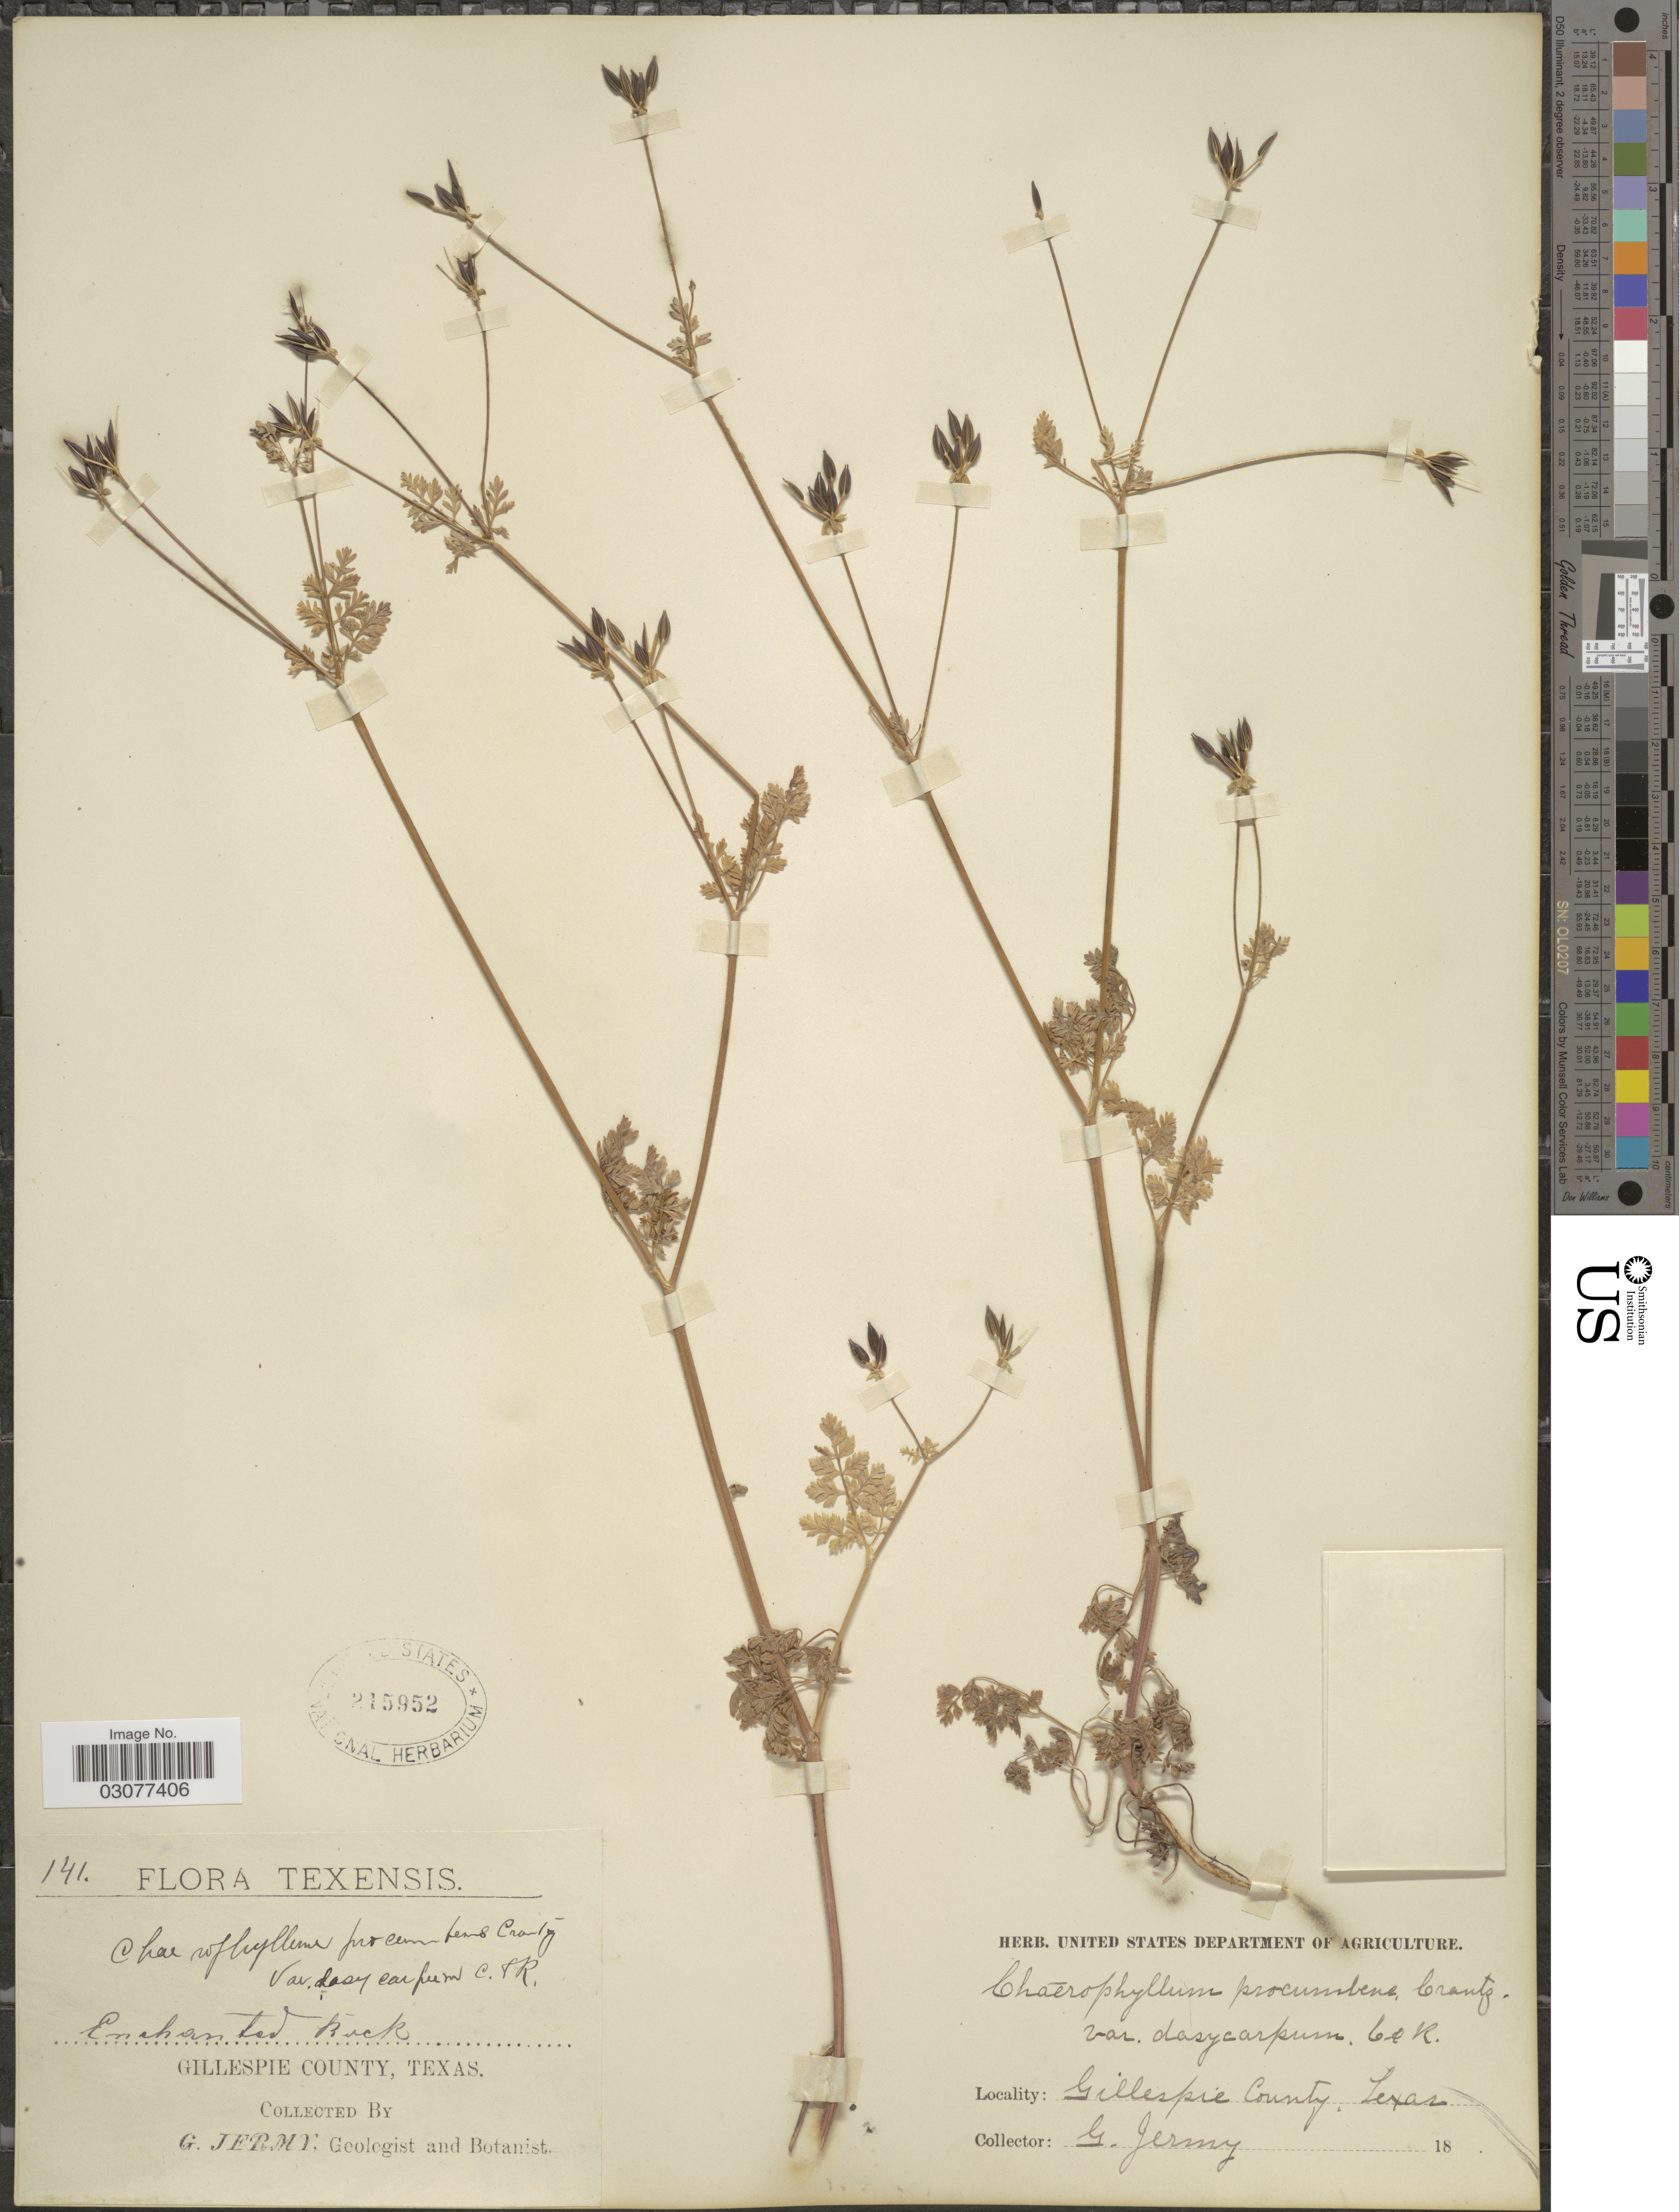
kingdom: Plantae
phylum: Tracheophyta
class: Magnoliopsida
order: Apiales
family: Apiaceae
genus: Chaerophyllum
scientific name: Chaerophyllum dasycarpum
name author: (Hook. ex S. Watson) Nutt.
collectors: G. Jermy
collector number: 141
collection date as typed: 18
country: United States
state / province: Texas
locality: Gillespie County.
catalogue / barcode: US 215952